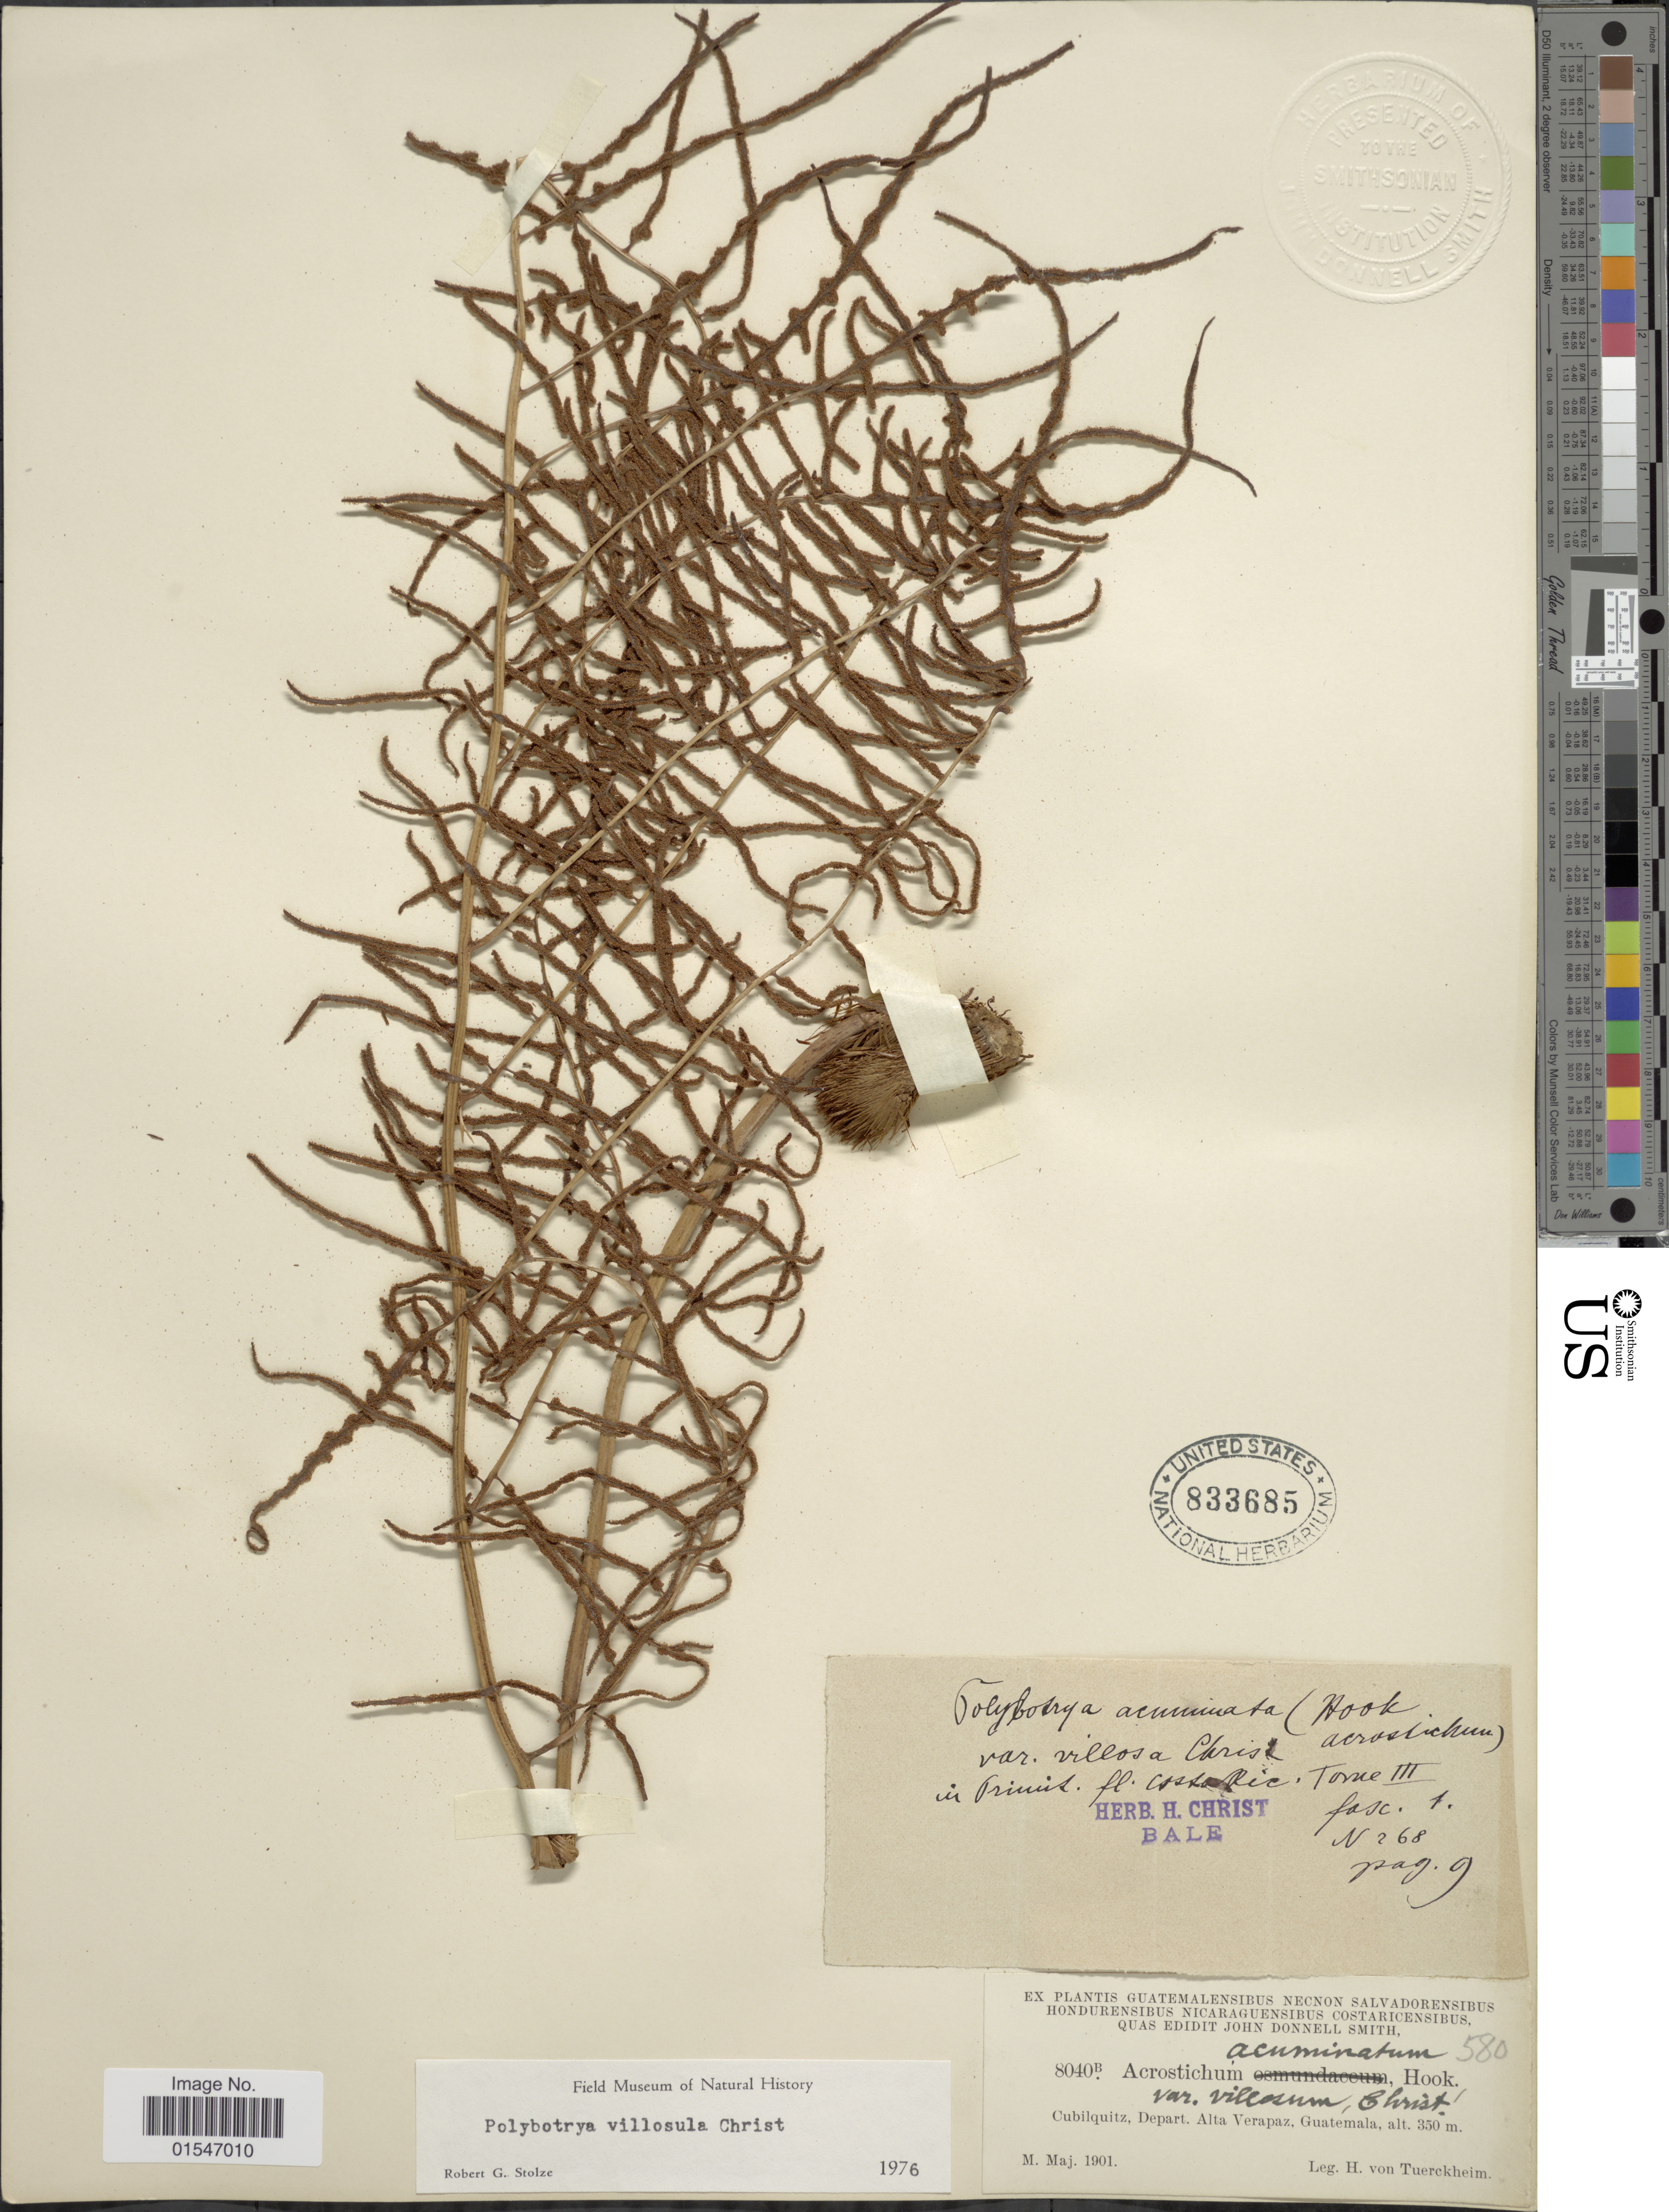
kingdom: Plantae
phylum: Tracheophyta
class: Polypodiopsida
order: Polypodiales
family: Dryopteridaceae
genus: Polybotrya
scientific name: Polybotrya caudata f. villosa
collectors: H. von Türckheim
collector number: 8040B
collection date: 1901-05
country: Guatemala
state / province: Alta Verapaz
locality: Cubilquitz, Depart. Alta Vera Paz, Guatemala.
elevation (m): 350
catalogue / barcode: US 833685